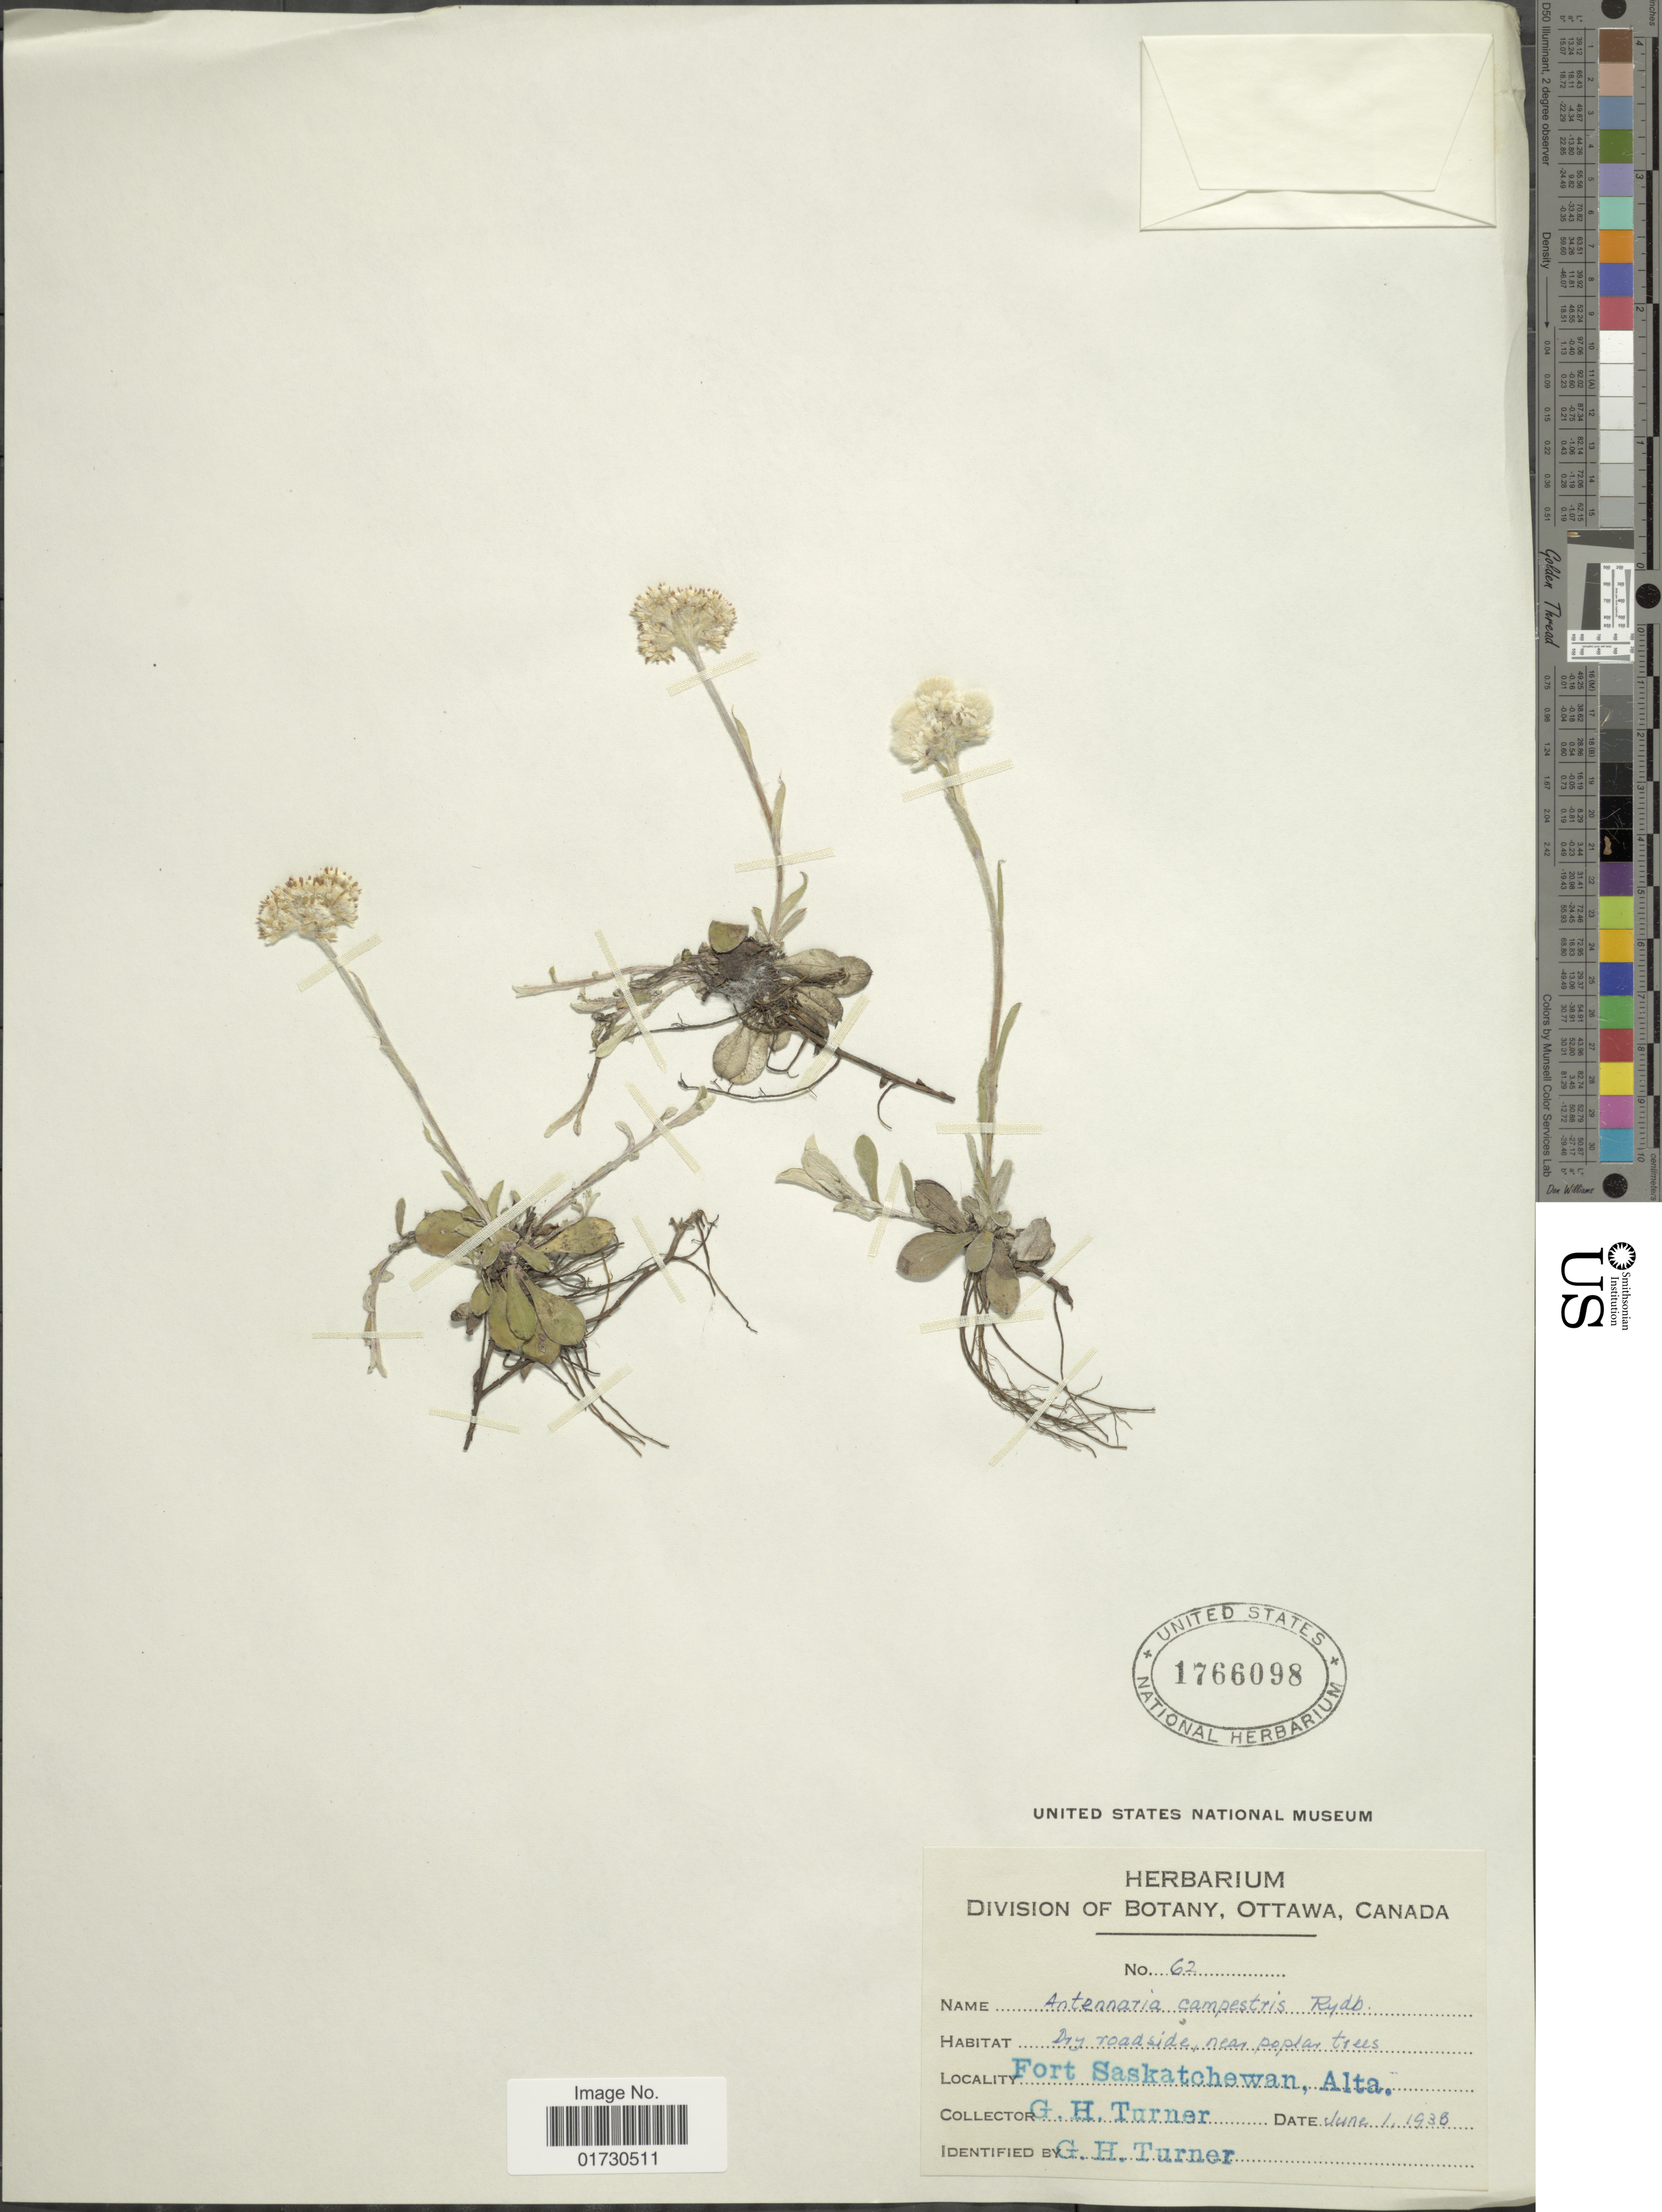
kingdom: Plantae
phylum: Tracheophyta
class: Magnoliopsida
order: Asterales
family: Asteraceae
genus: Antennaria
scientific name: Antennaria campestris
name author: Rydb.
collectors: G. H. Turner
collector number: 62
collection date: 1938-06-01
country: Canada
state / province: Alberta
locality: Fort Saskatchewan, Alta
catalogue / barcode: US 1766098